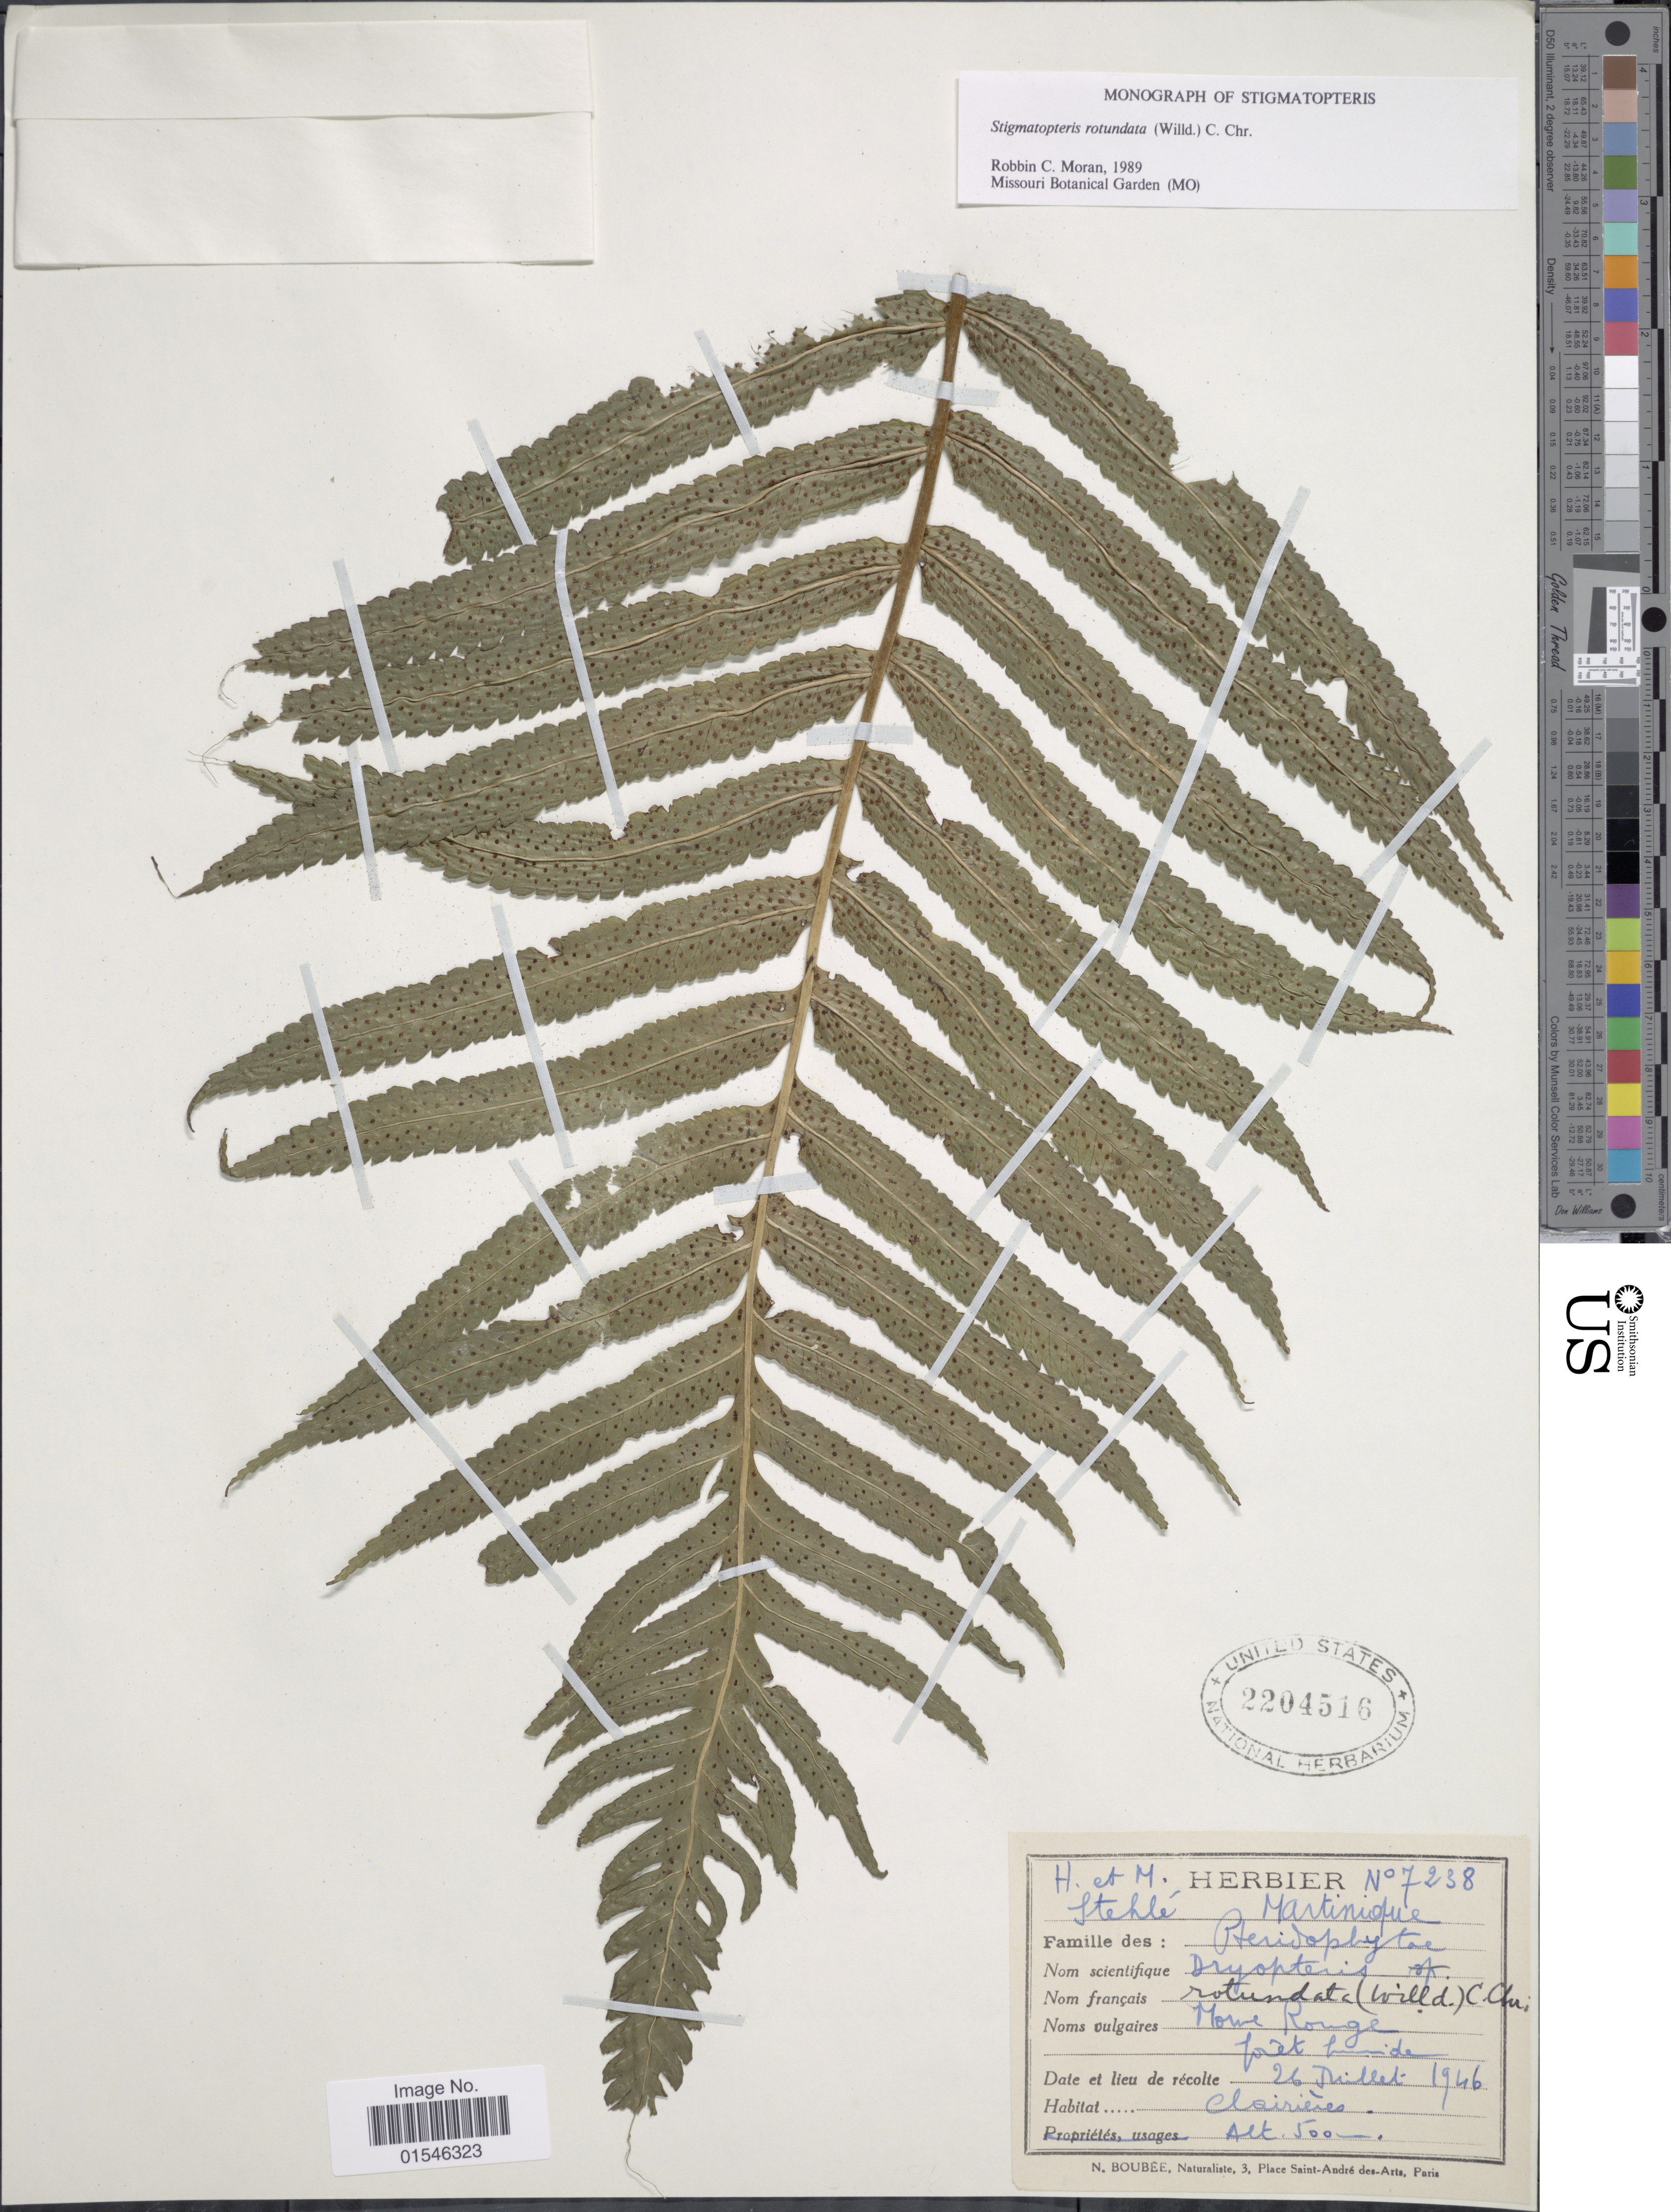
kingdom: Plantae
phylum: Tracheophyta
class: Polypodiopsida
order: Polypodiales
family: Dryopteridaceae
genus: Stigmatopteris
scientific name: Stigmatopteris rotundata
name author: (Willd.) C. Chr.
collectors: H. Stehlé & M. Stehlé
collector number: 7238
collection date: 1946-07-26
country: Martinique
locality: Morne Range forêt humide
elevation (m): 500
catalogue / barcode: US 2204516